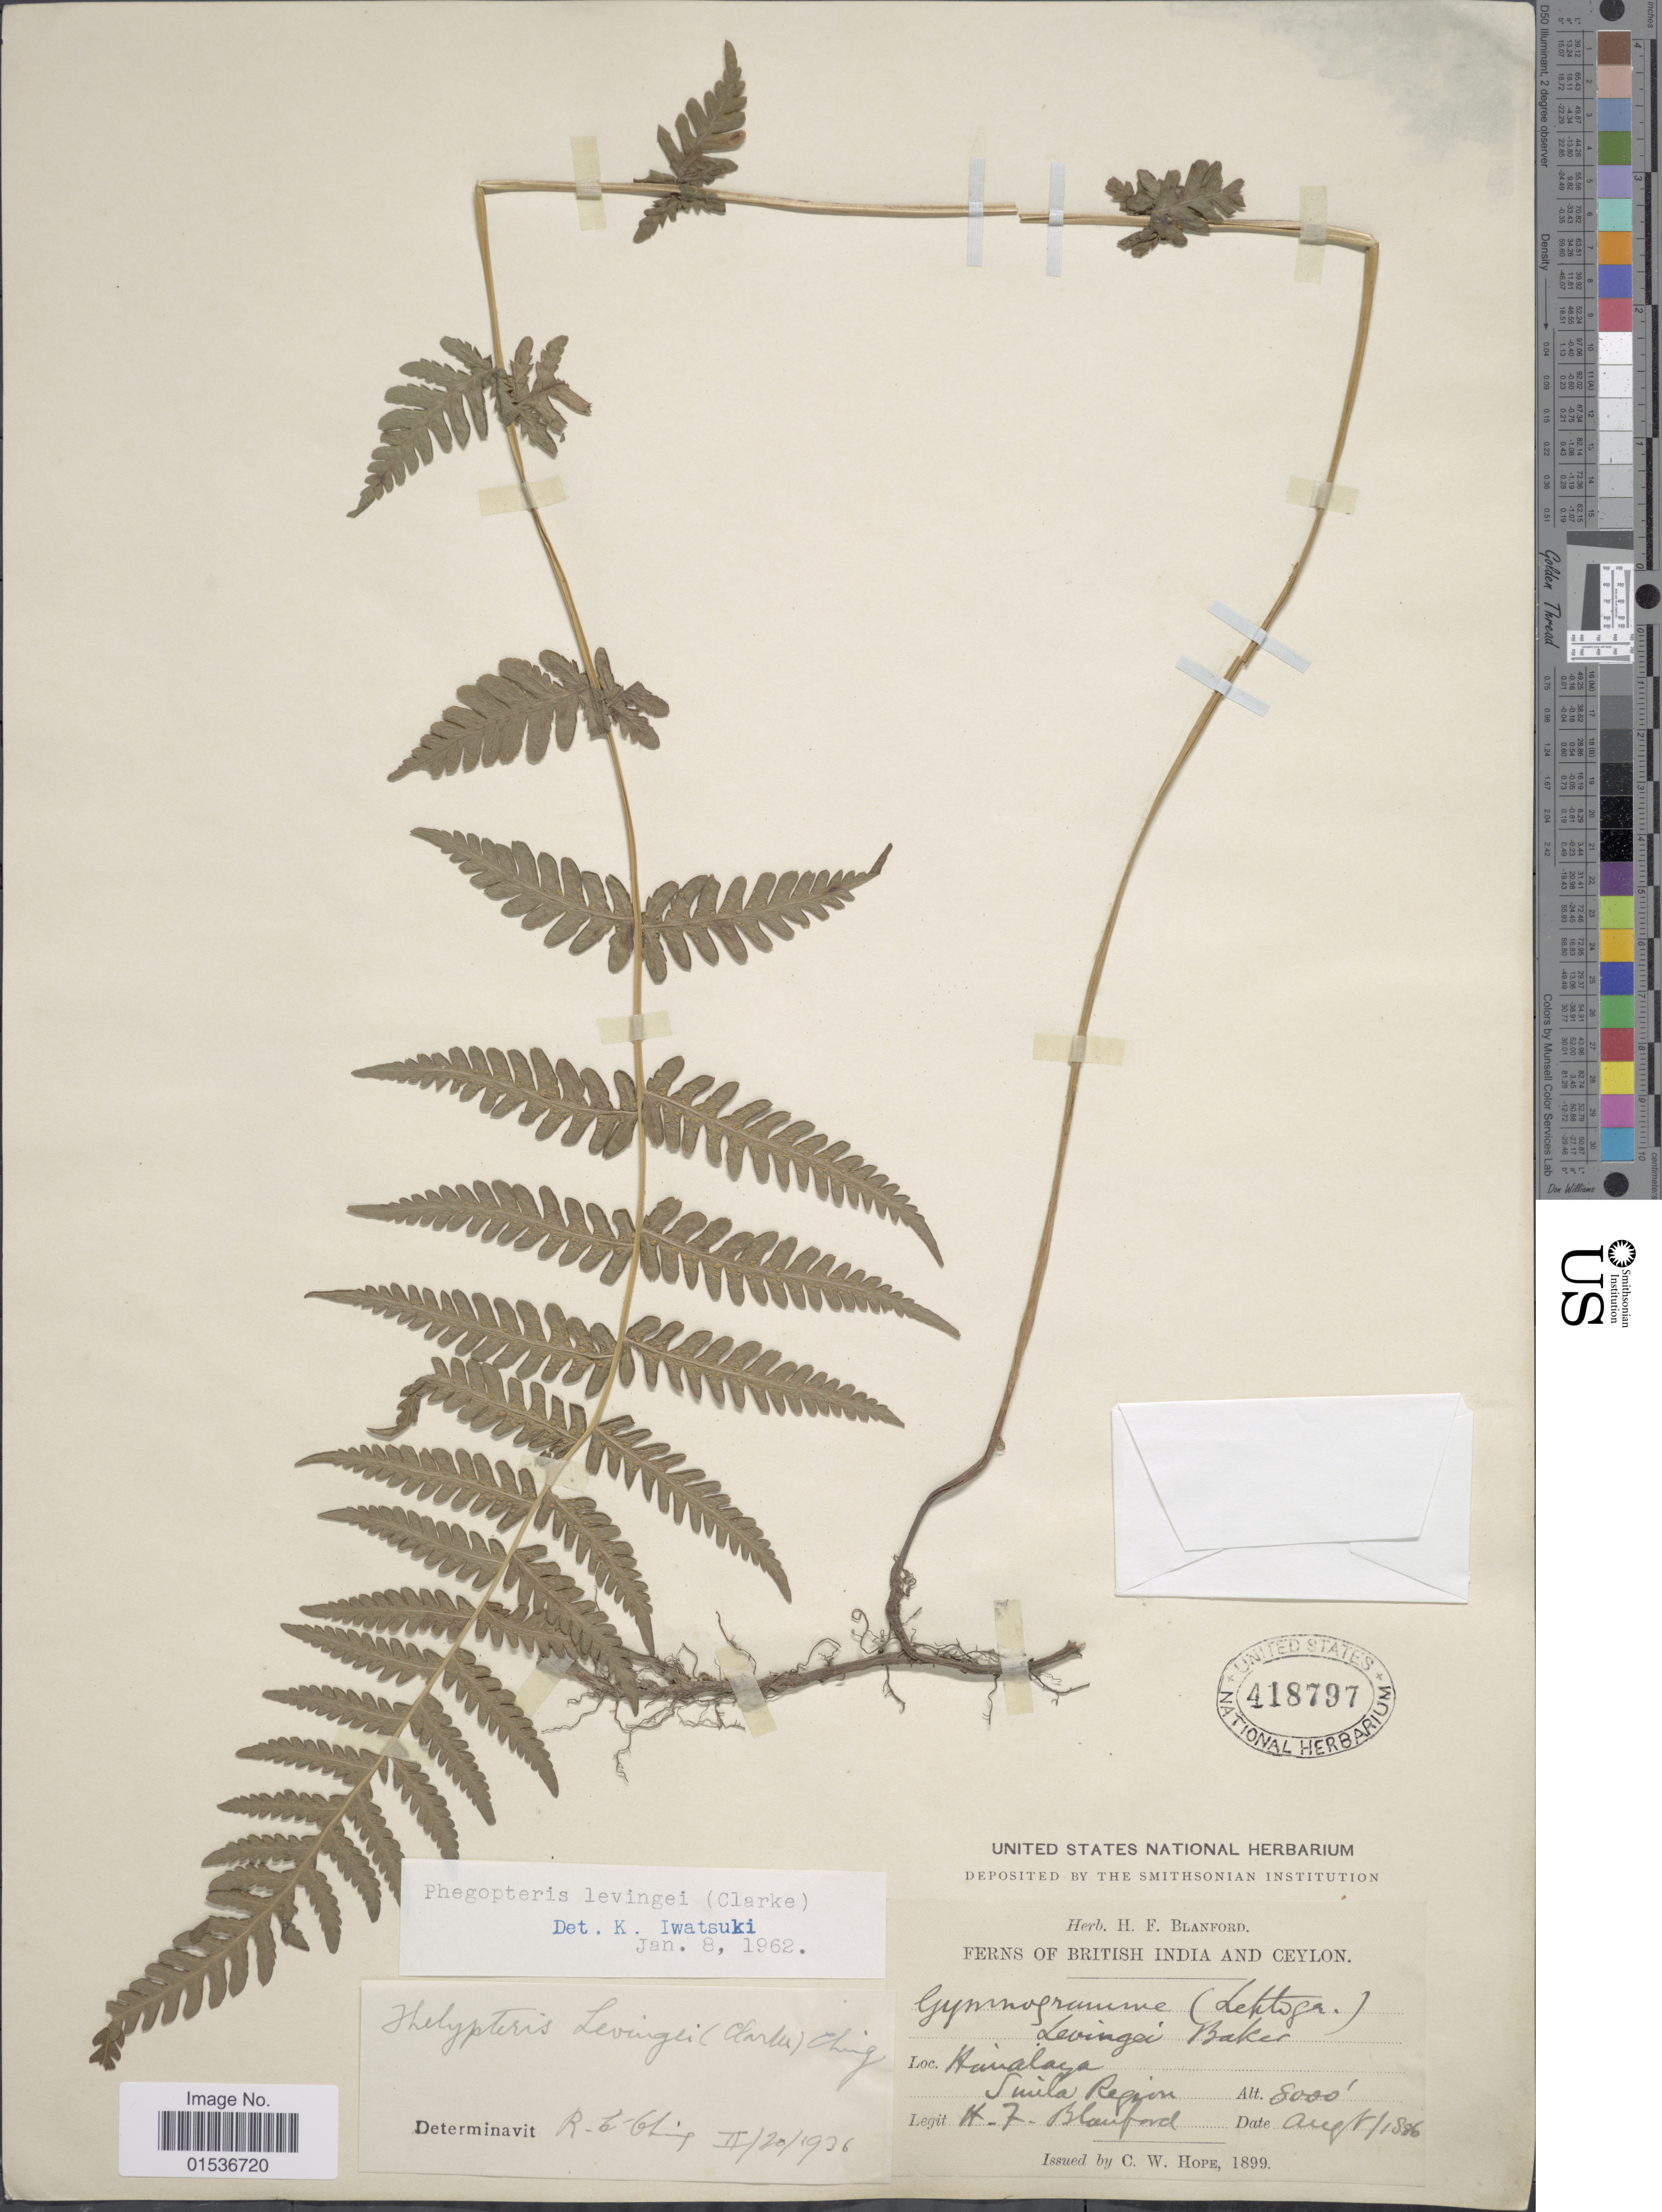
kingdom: Plantae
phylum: Tracheophyta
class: Polypodiopsida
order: Polypodiales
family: Thelypteridaceae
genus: Pseudophegopteris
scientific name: Pseudophegopteris levingei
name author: (C.B. Clarke) Ching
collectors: H. Blanford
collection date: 1886-08-08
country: India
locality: Bristish India and Ceylon, Himalaya, Simla Region.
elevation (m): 2438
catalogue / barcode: US 418797